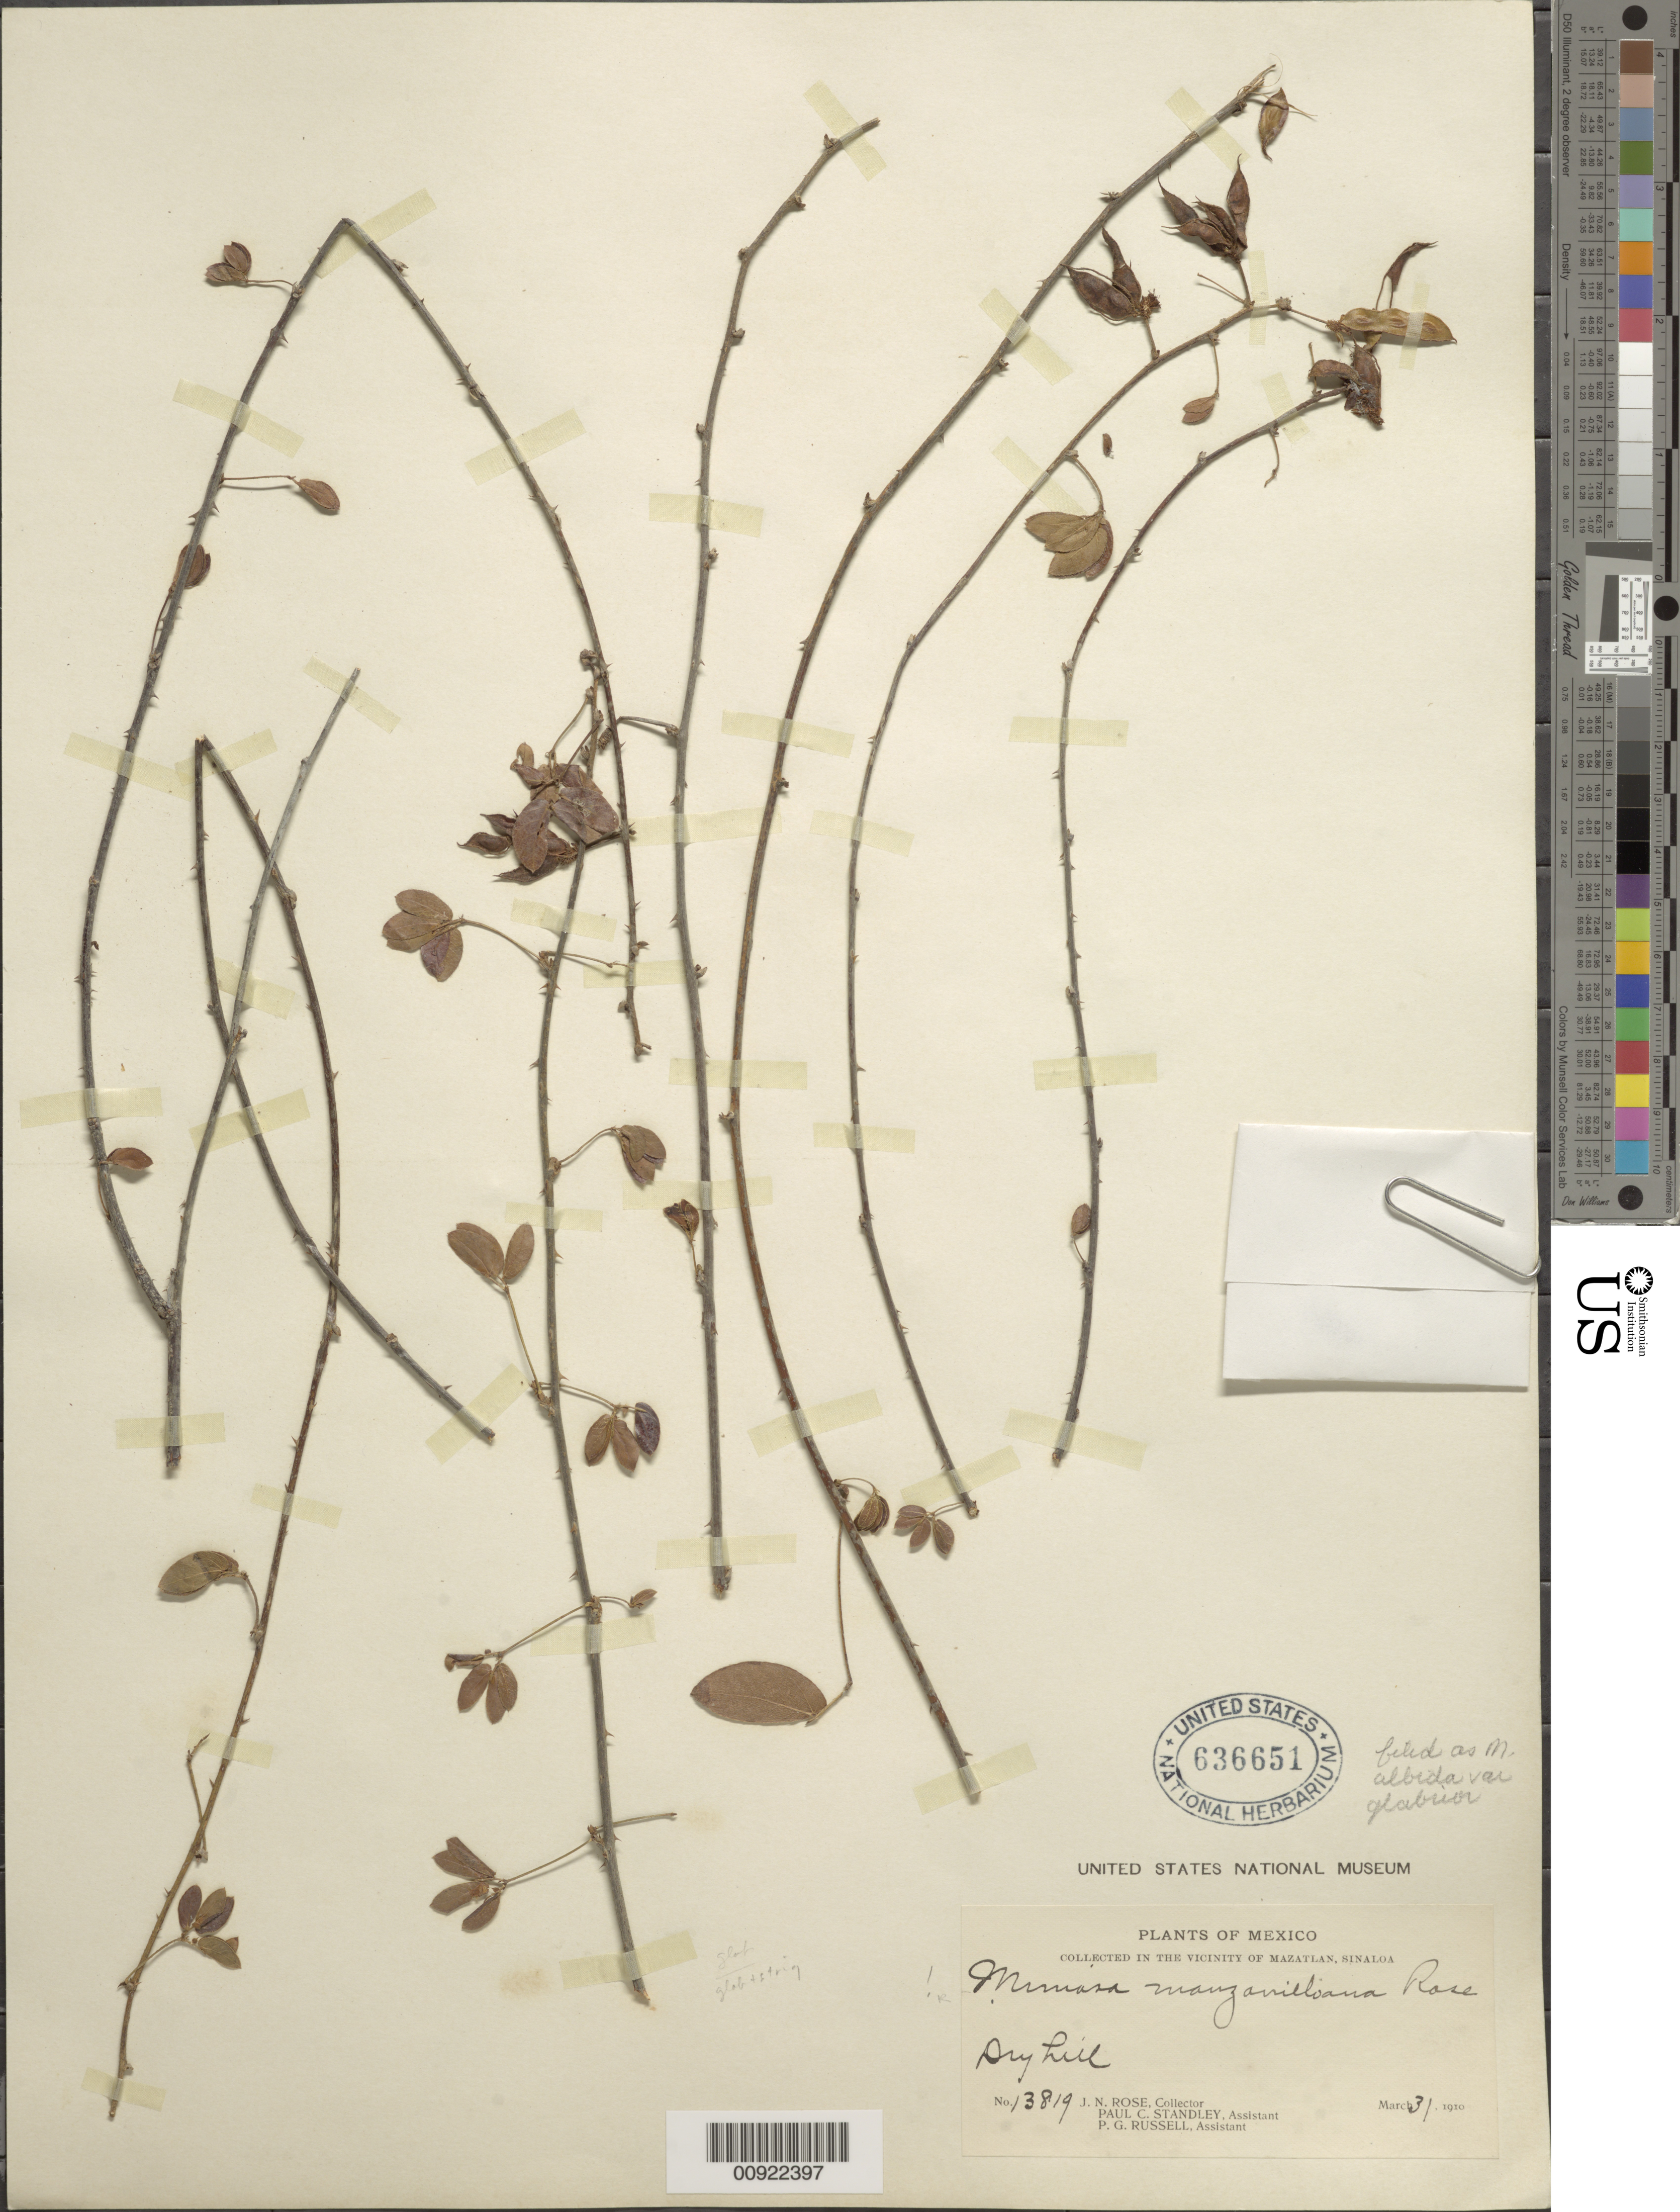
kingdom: Plantae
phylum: Tracheophyta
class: Magnoliopsida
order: Fabales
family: Fabaceae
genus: Mimosa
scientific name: Mimosa albida var. glabrior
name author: B.L. Rob.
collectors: J. N. Rose, P. C. Standley & P. G. Russell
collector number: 13819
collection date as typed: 31 Mar 1910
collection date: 1910-03-31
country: Mexico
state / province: Sinaloa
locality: In the vicinity of Mazatlán, Sinaloa.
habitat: Dry hill.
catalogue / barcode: US 636651